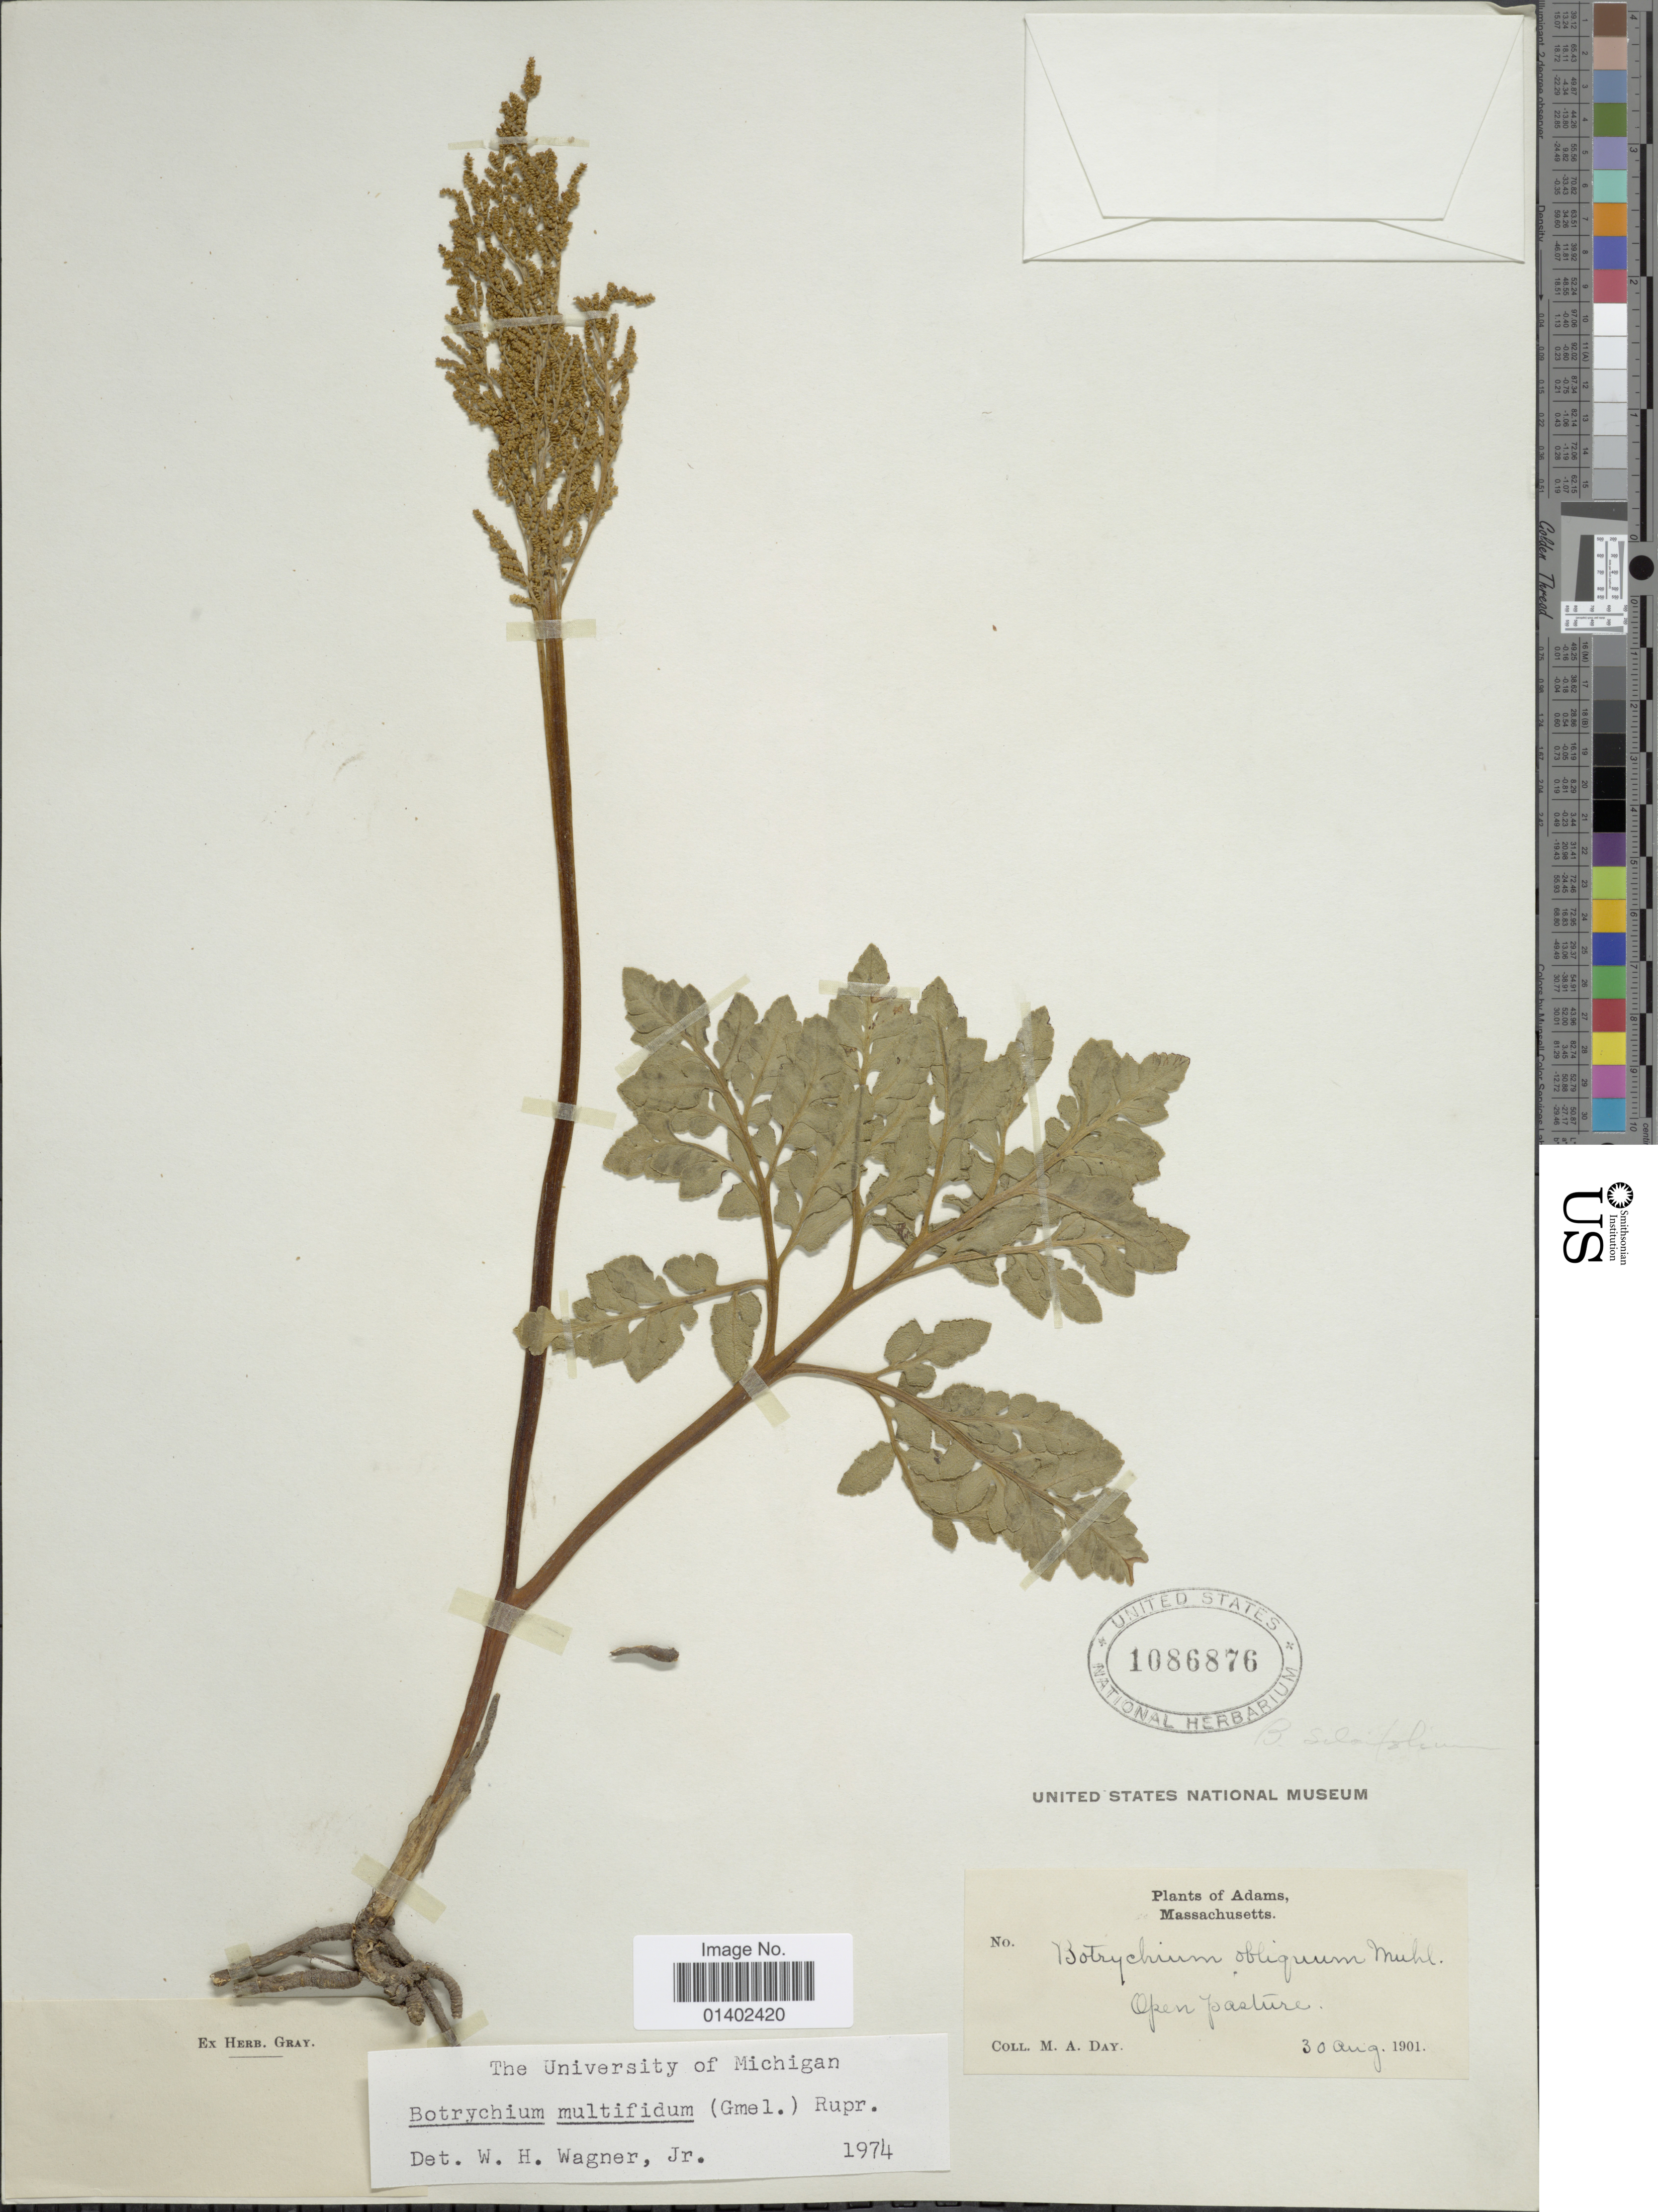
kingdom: Plantae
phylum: Tracheophyta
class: Polypodiopsida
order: Ophioglossales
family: Ophioglossaceae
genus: Botrychium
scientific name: Botrychium multifidum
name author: (J.F. Gmel.) Rupr.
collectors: M. Day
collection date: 1901-08-30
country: United States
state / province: Massachusetts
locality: Adams, Open pasture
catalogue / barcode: US 1086876